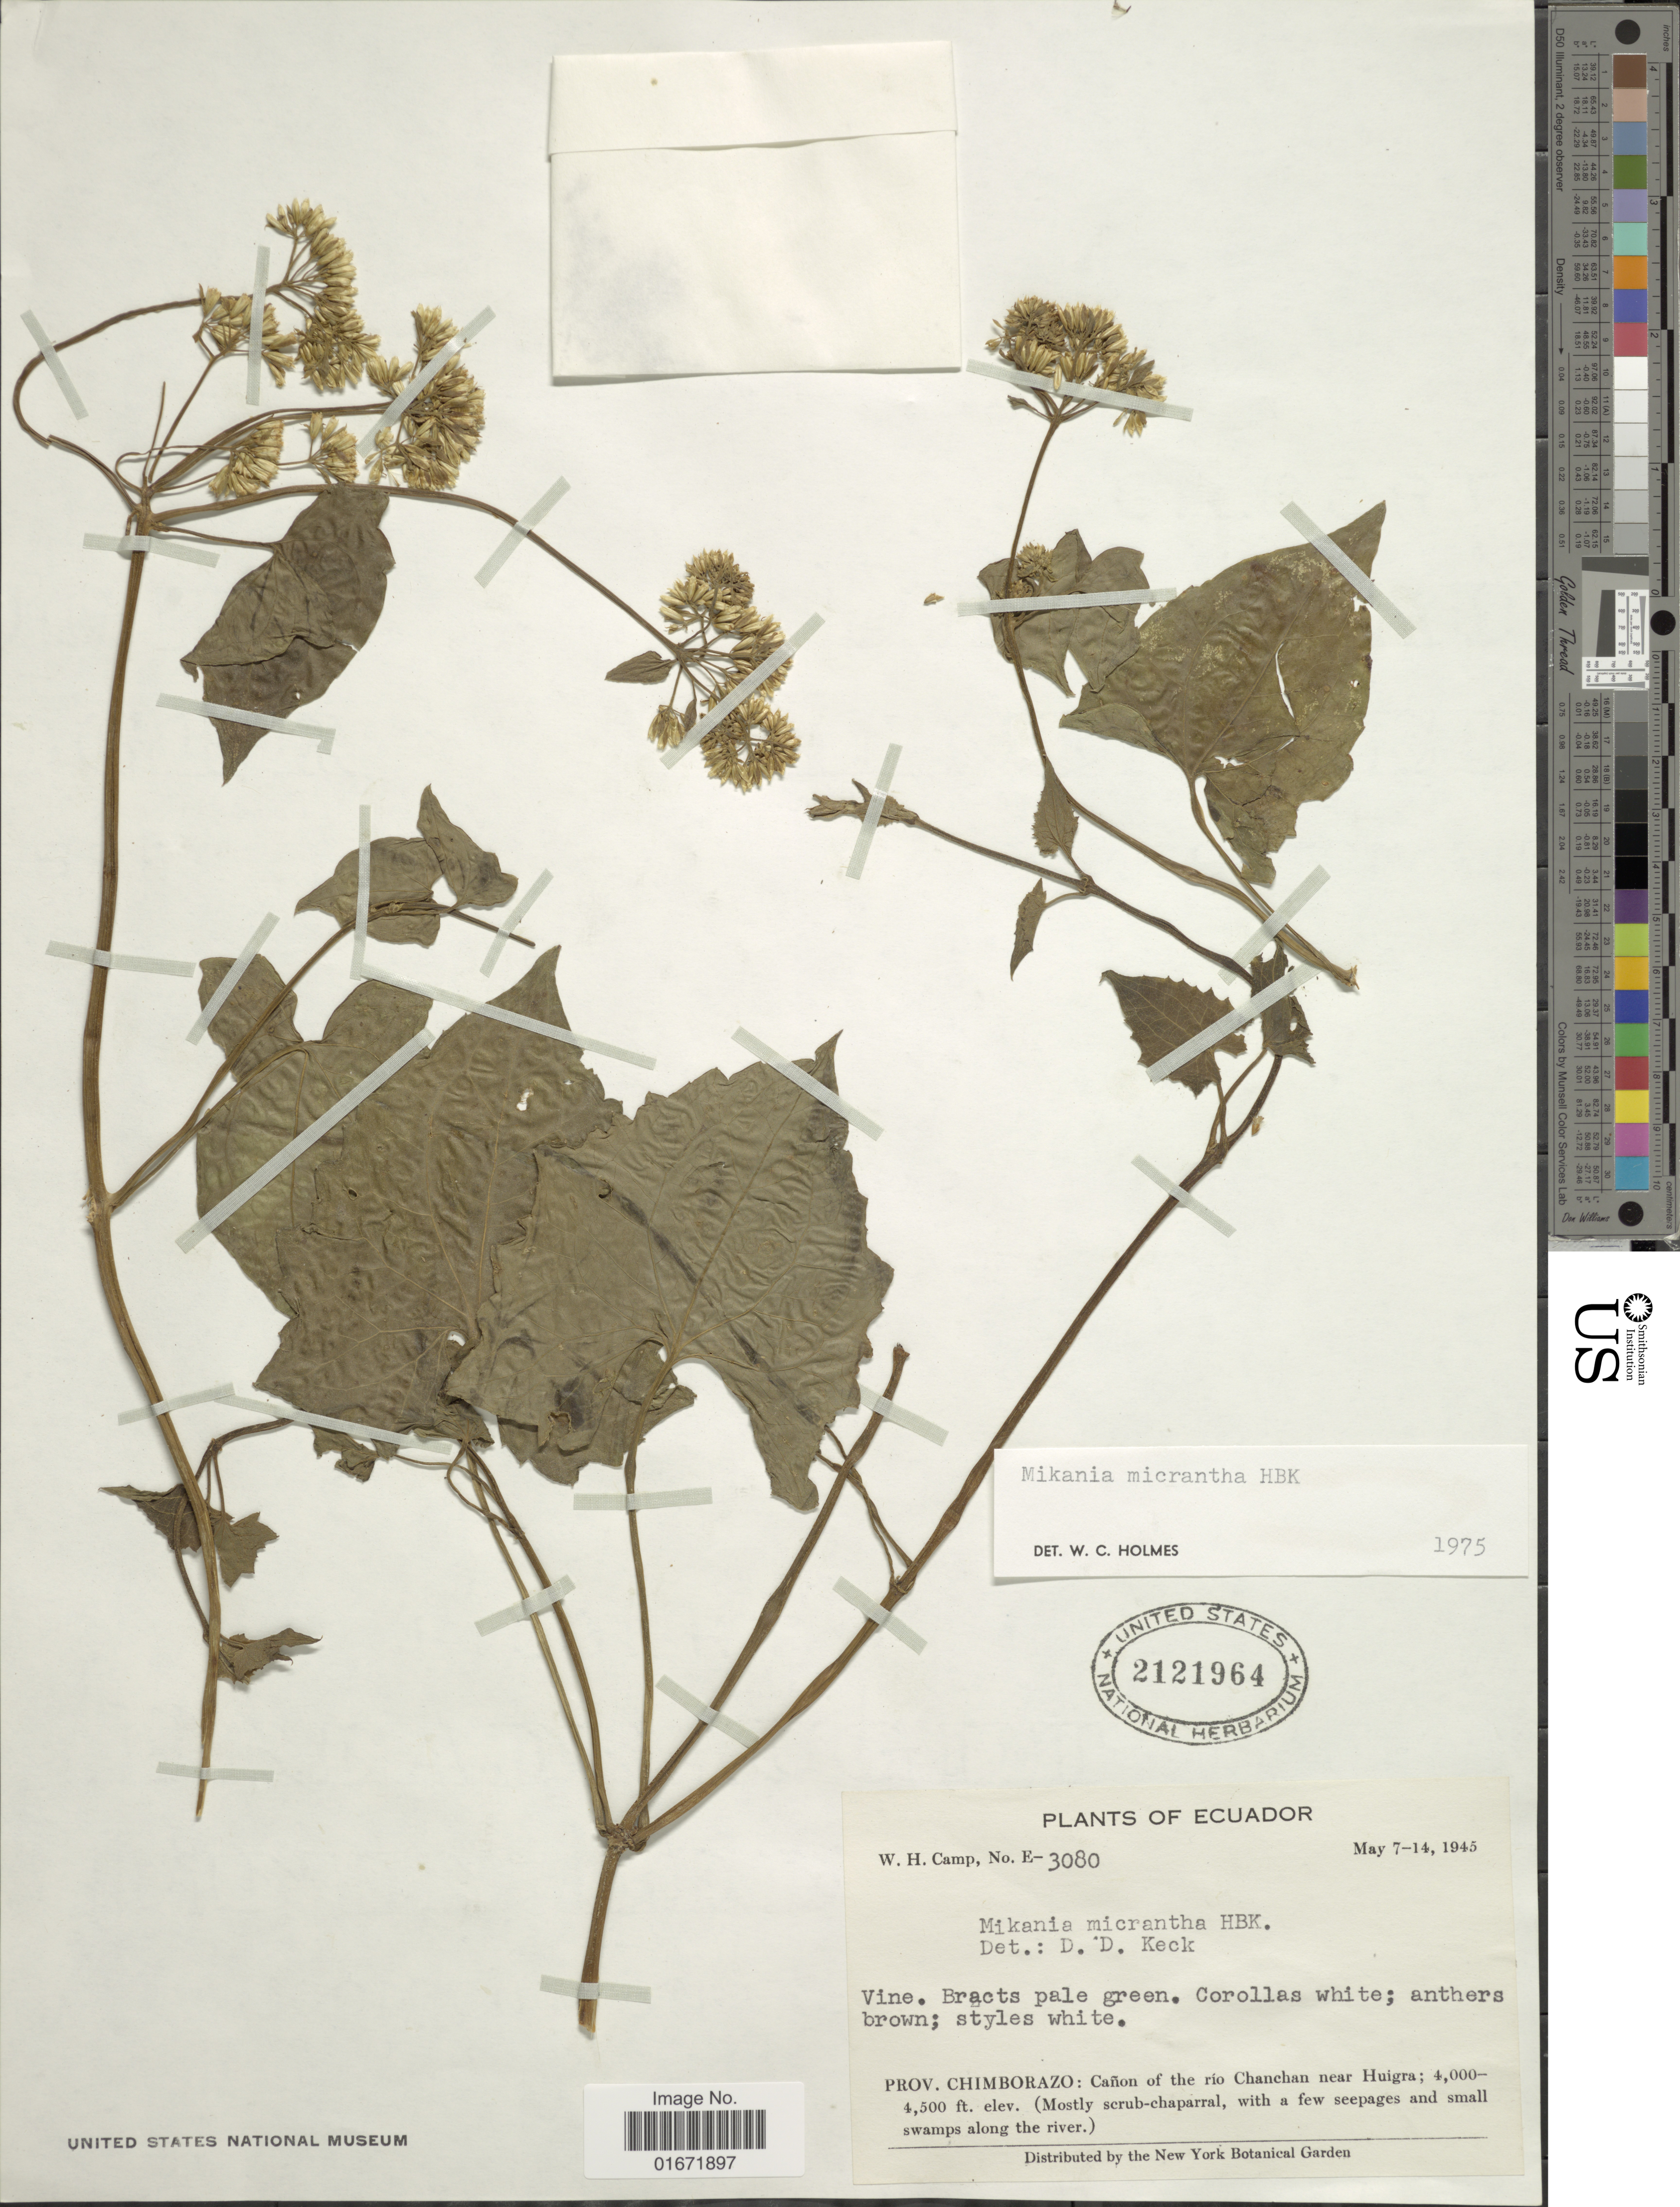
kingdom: Plantae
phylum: Tracheophyta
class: Magnoliopsida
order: Asterales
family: Asteraceae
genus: Mikania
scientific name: Mikania micrantha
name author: Kunth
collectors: W. H. Camp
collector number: E-3080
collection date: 1945-05-07/1945-05-14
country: Ecuador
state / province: Chimborazo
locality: Prov. Chimborazo: Cañon of the rio Chanchan near Huigra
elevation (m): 1219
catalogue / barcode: US 2121964